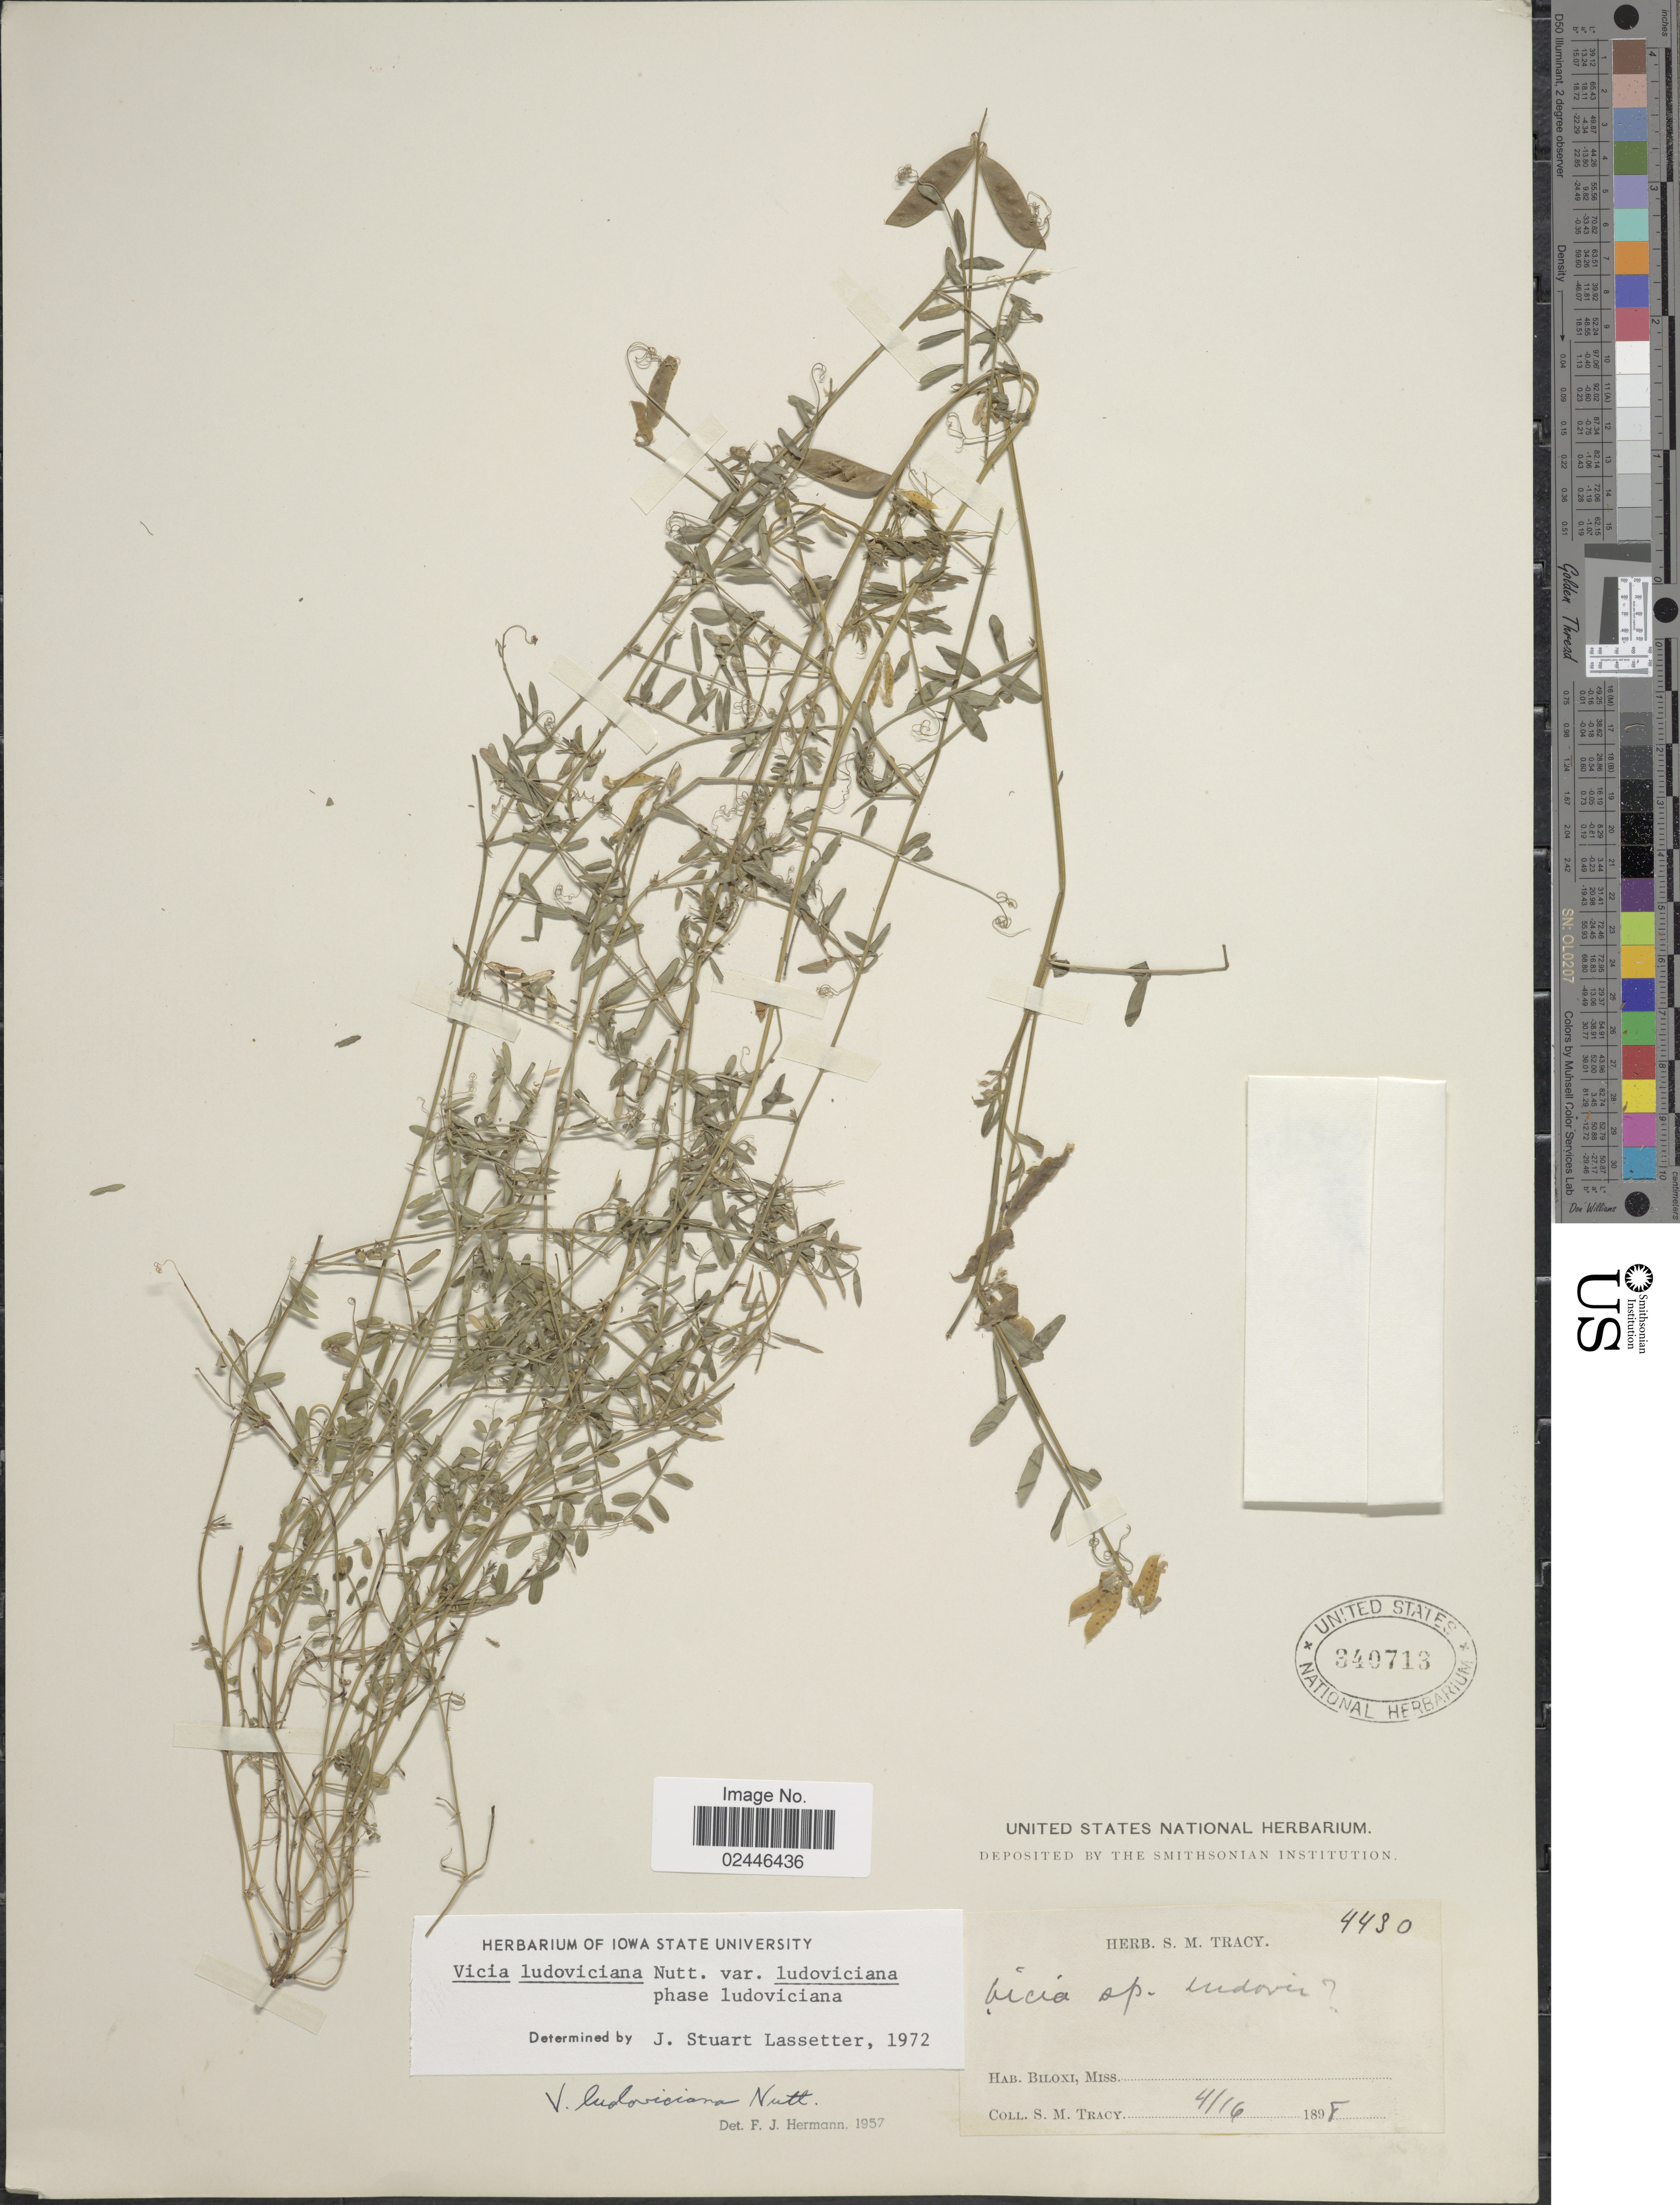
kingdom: Plantae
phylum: Tracheophyta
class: Magnoliopsida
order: Fabales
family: Fabaceae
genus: Vicia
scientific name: Vicia ludoviciana var. ludoviciana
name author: Nutt. ex Torr. & A. Gray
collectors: S. M. Tracy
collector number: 4430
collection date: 1898-04-16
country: United States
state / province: Mississippi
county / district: Harrison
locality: Biloxi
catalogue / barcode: US 340713